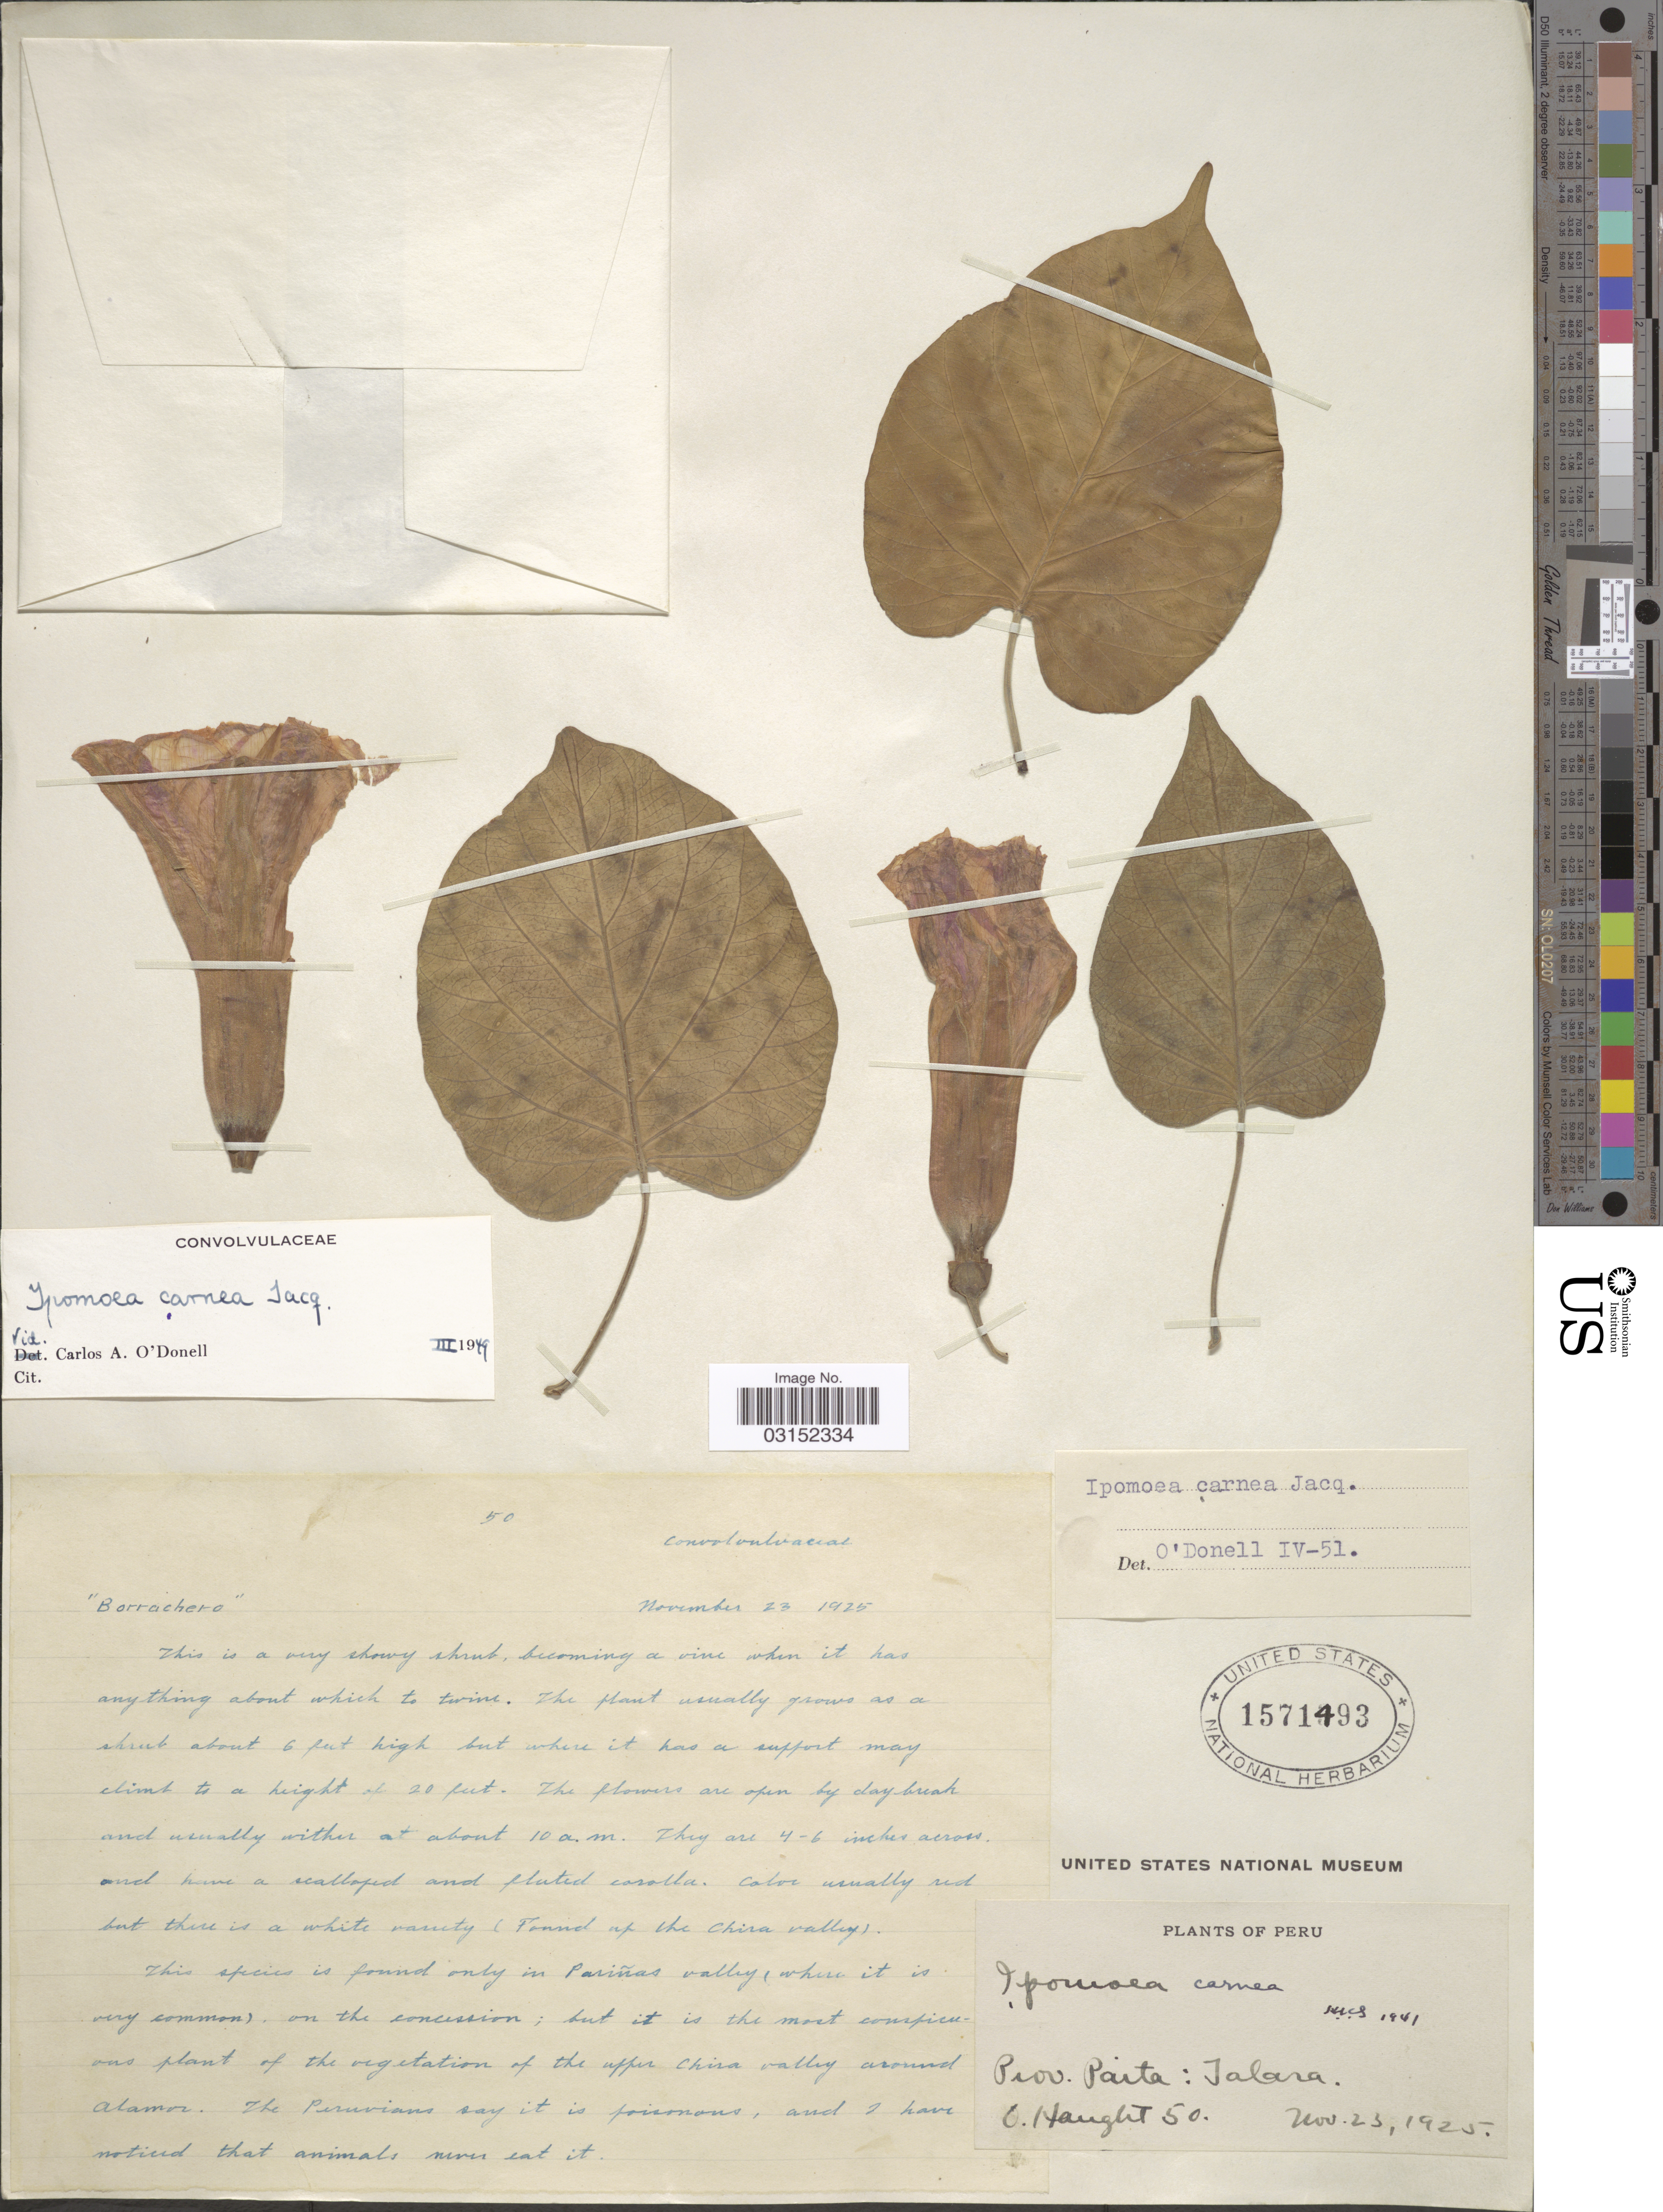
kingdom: Plantae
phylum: Tracheophyta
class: Magnoliopsida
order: Solanales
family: Convolvulaceae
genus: Ipomoea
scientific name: Ipomoea carnea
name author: Jacq.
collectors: O. Haught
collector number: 50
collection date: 1925-11-23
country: Peru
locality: Prov. Paita: Jalara.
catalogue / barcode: US 1571493